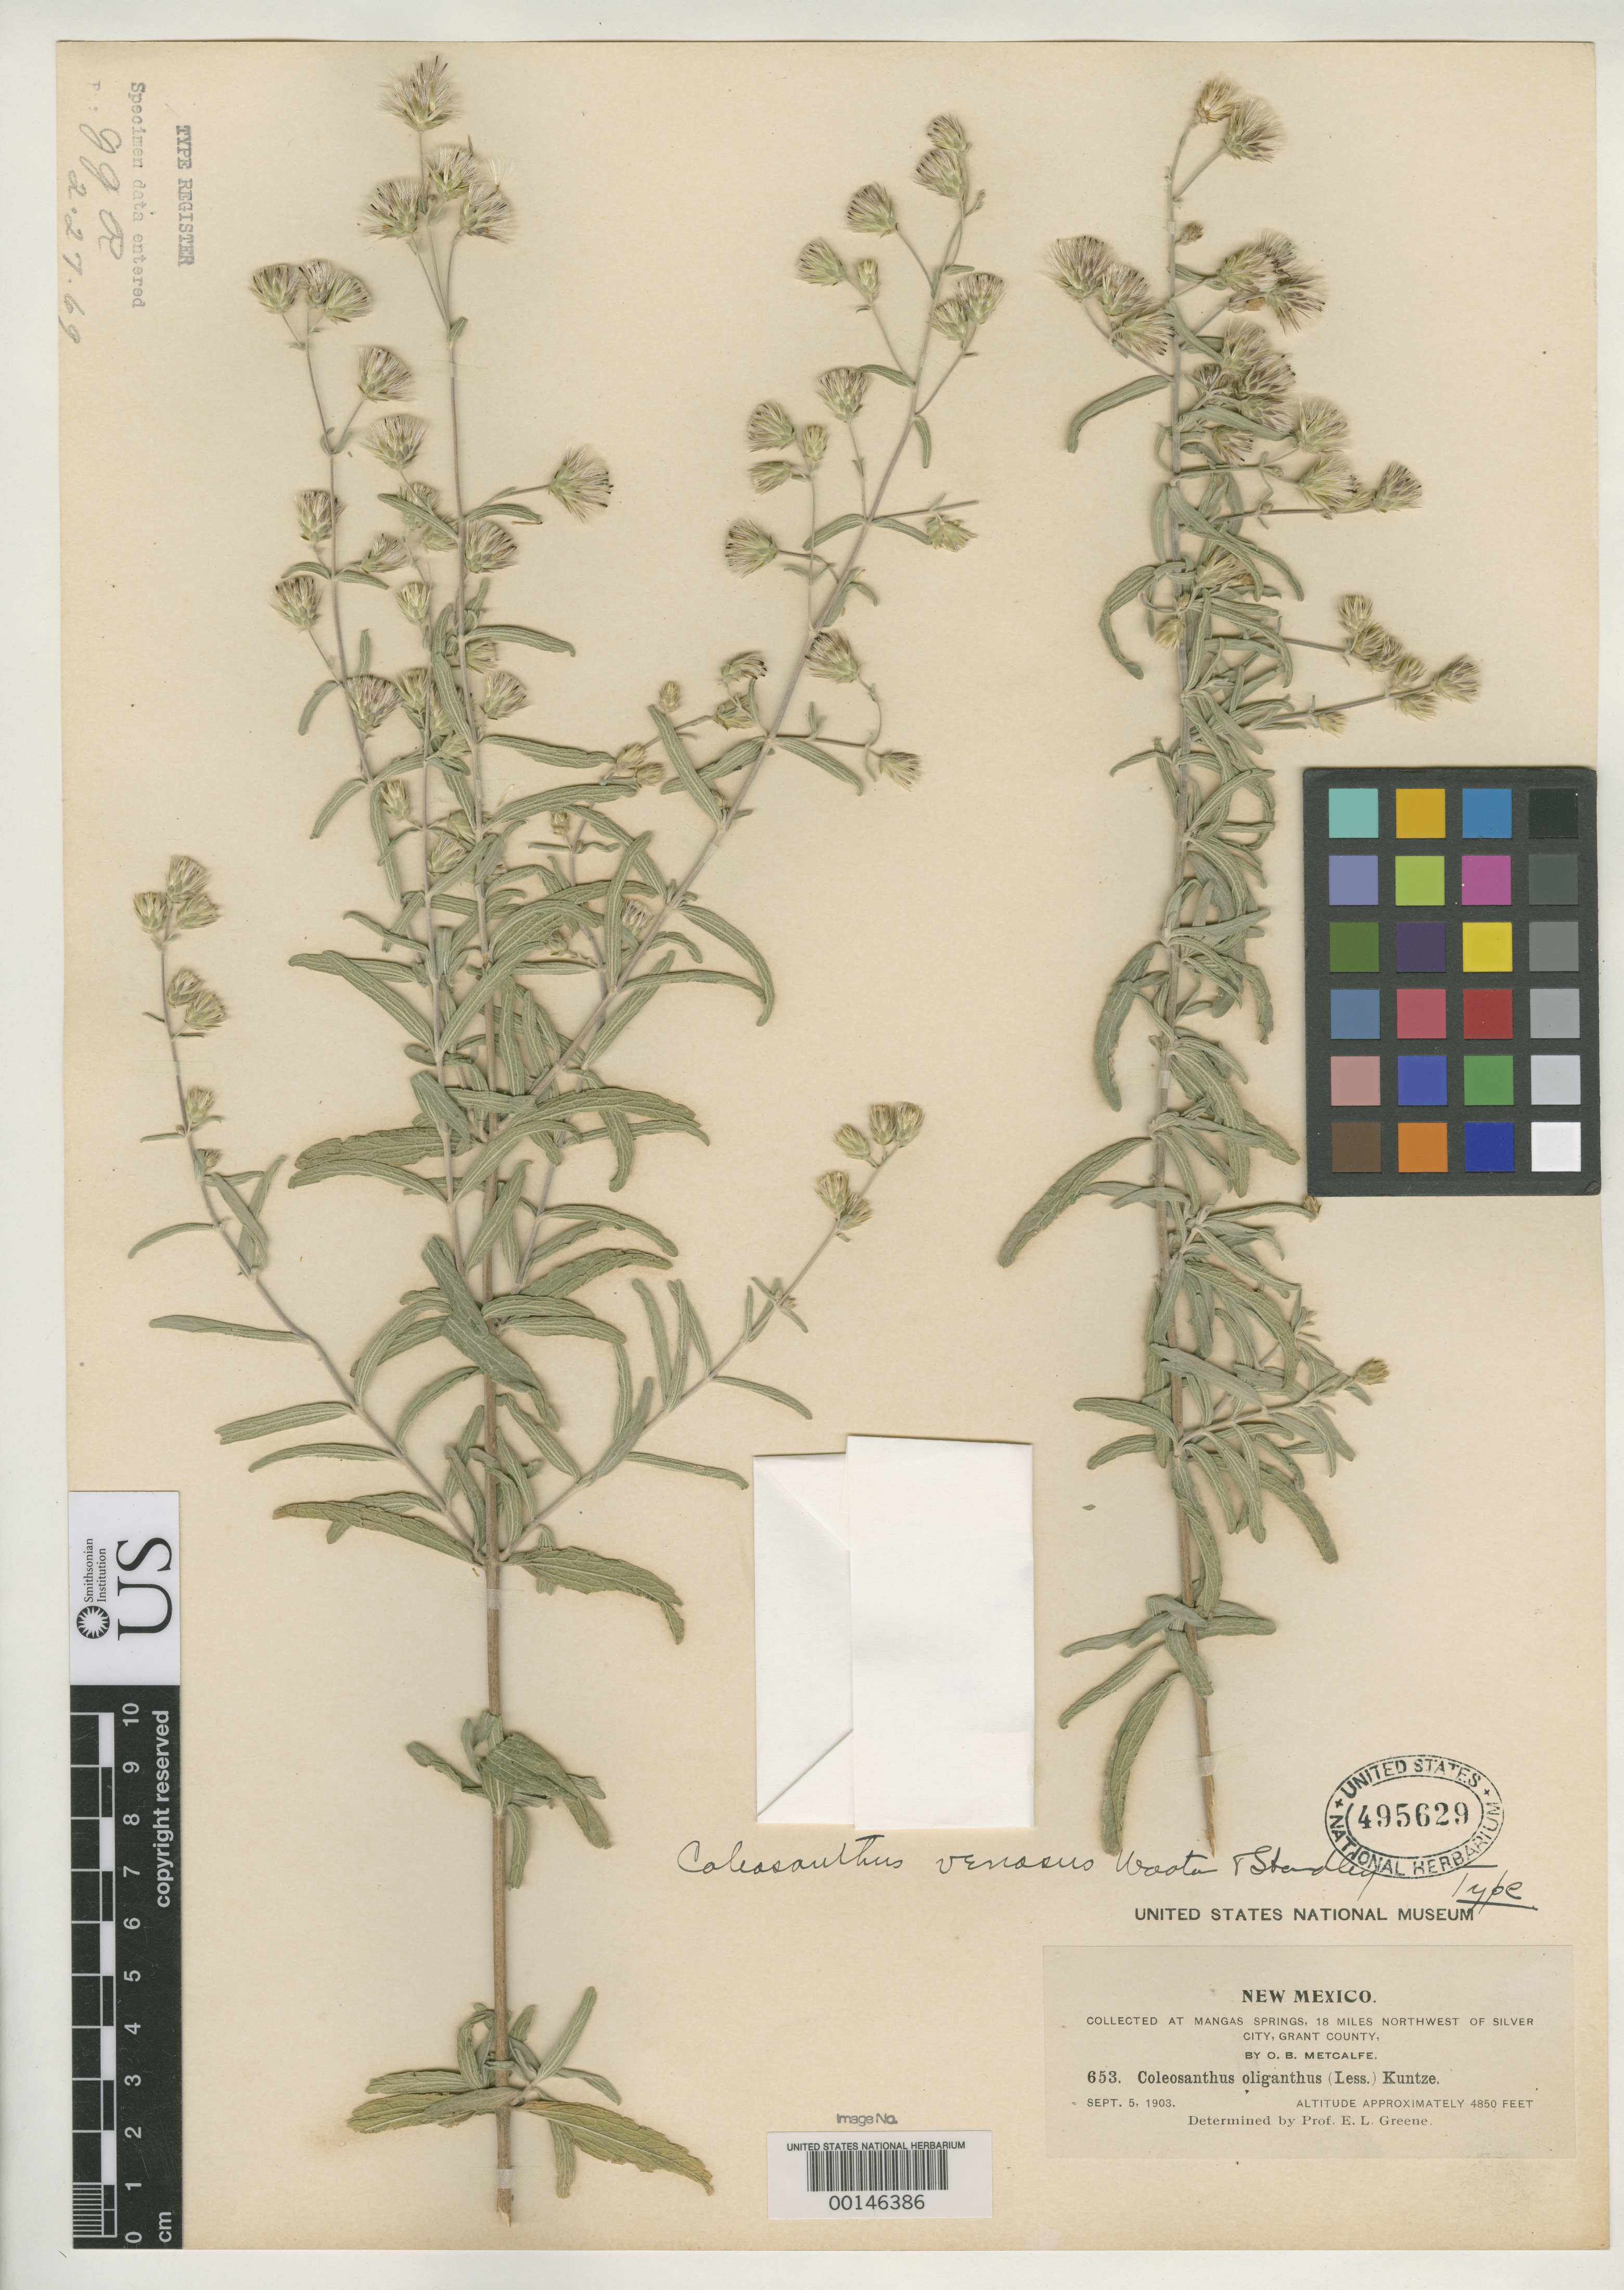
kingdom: Plantae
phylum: Tracheophyta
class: Magnoliopsida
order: Asterales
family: Asteraceae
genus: Coleosanthus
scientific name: Coleosanthus venosus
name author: Wooton & Standl.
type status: Holotype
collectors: O. B. Metcalfe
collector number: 653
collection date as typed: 05 Sep 1903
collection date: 1903-09-05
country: United States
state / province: New Mexico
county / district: Grant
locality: Mangas Springs.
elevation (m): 1450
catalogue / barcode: US 495629